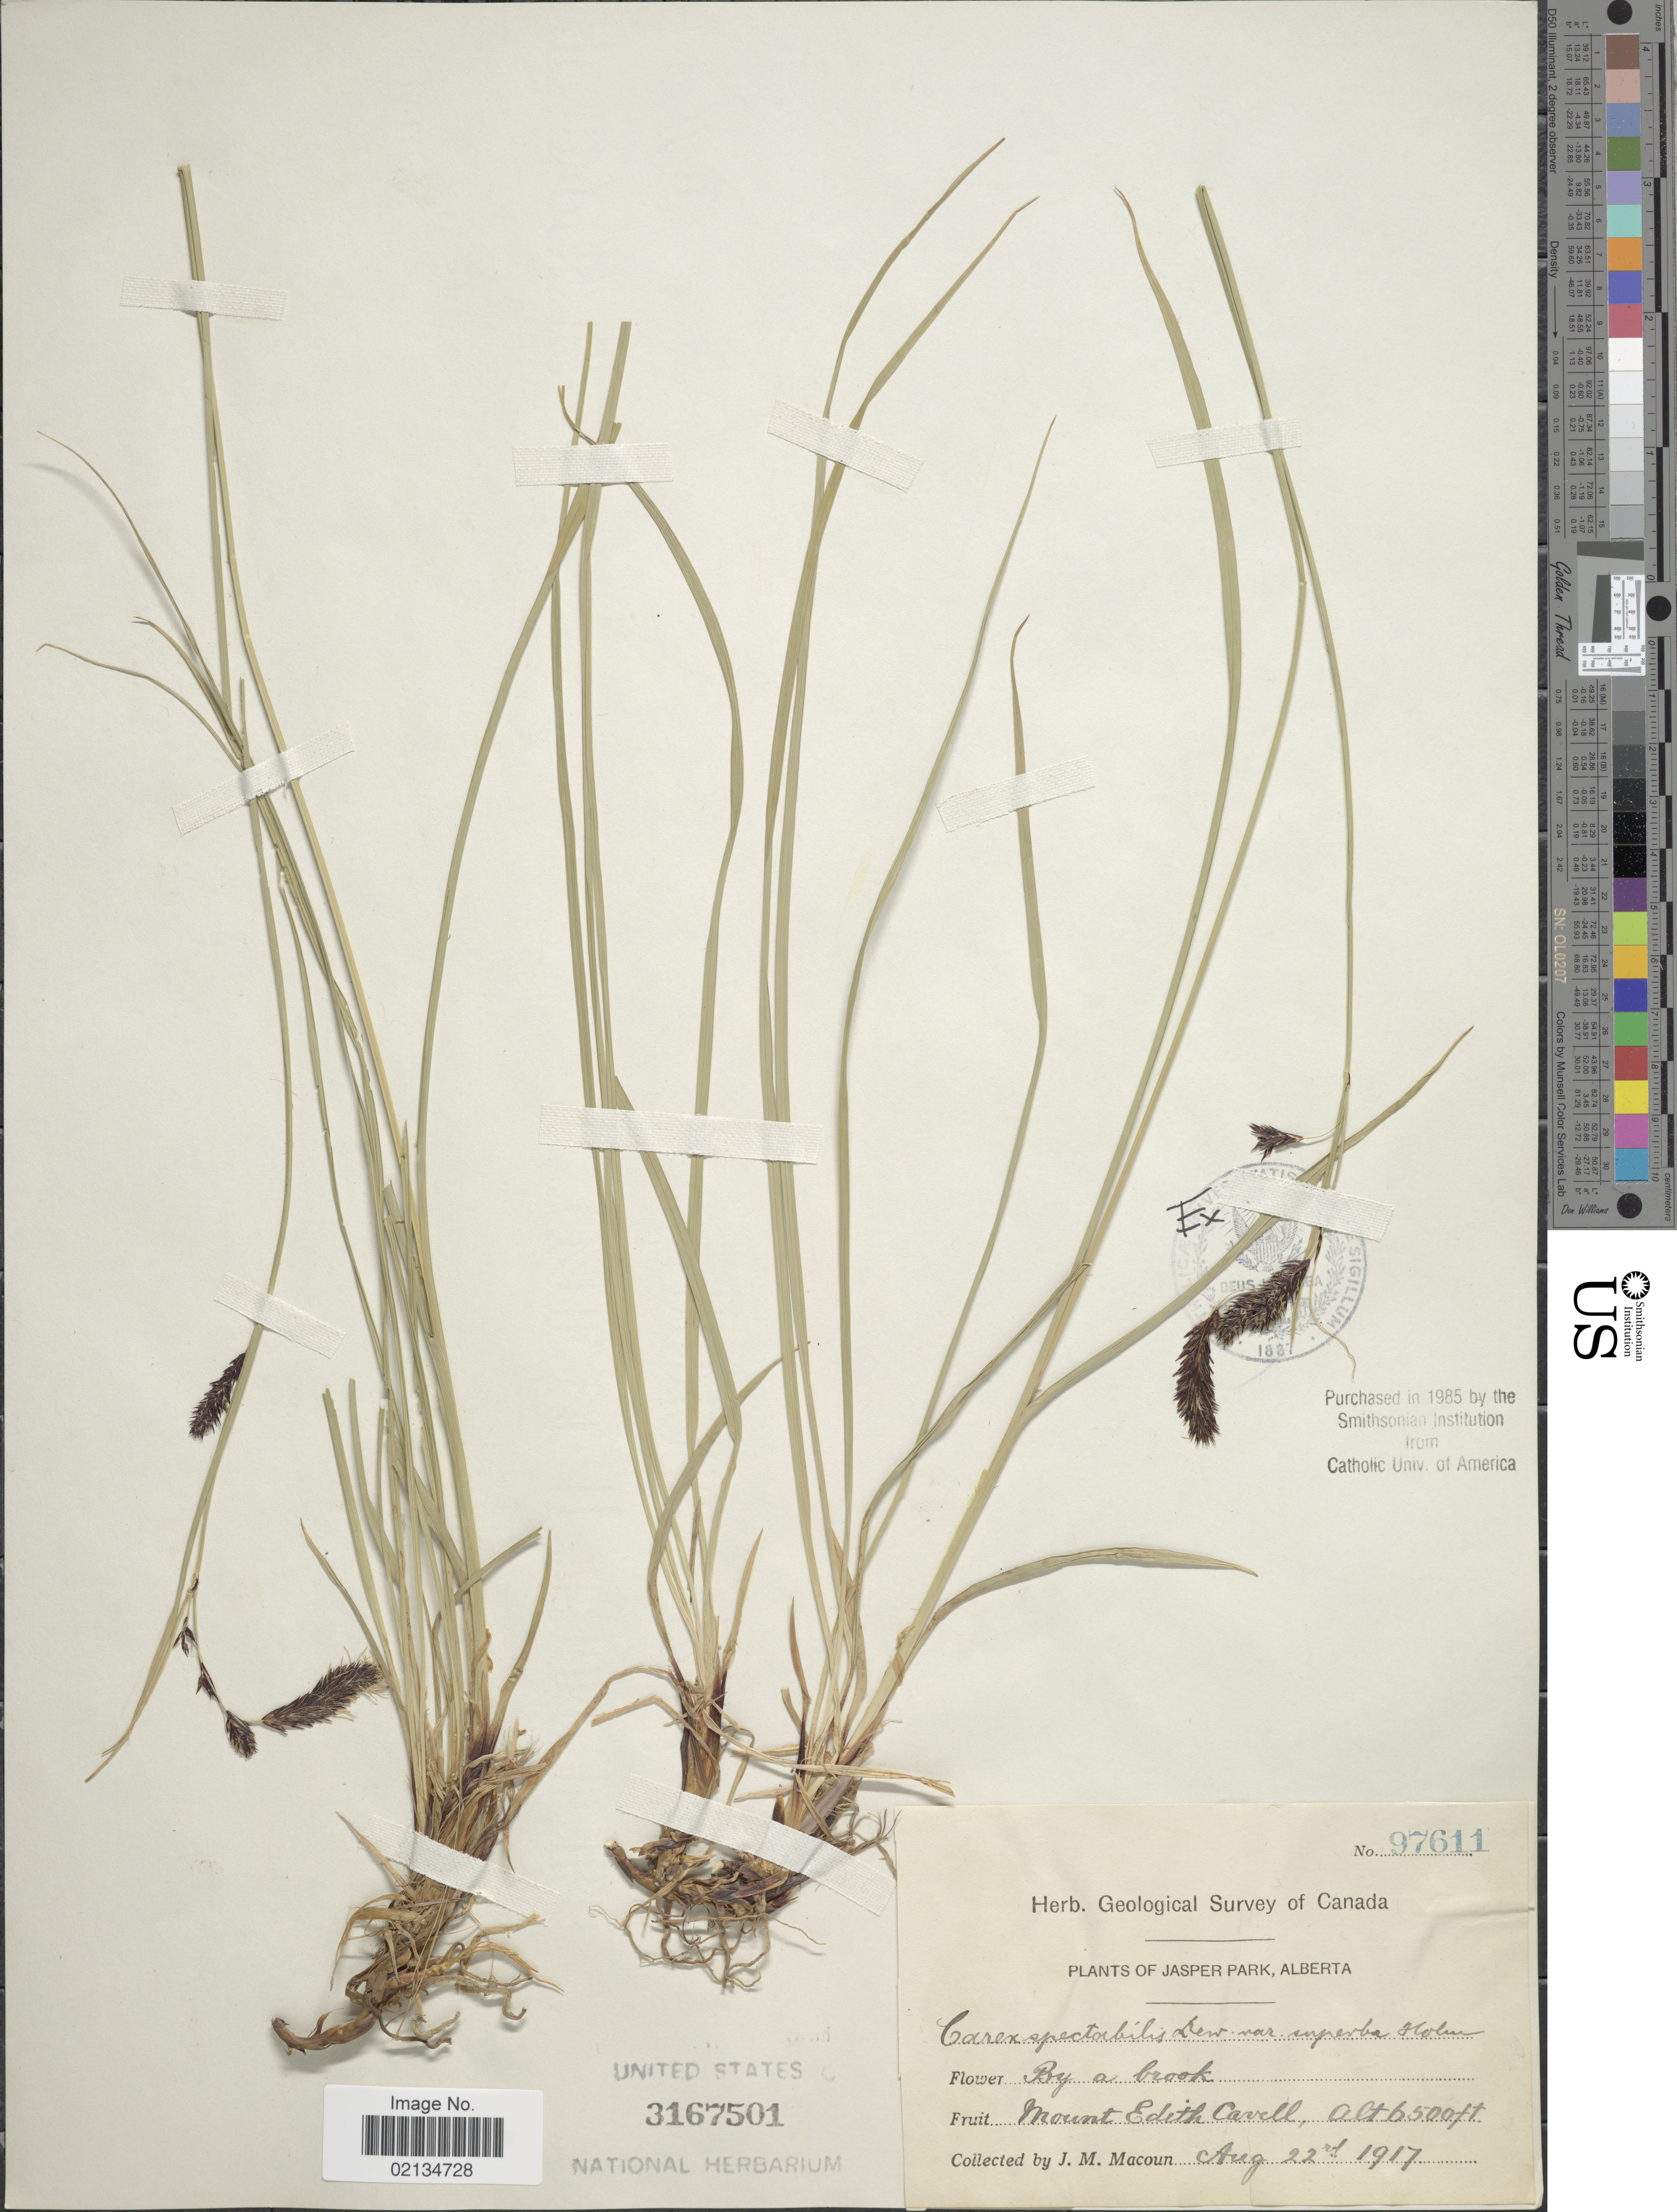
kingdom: Plantae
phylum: Tracheophyta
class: Liliopsida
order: Poales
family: Cyperaceae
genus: Carex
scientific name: Carex spectabilis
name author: Dewey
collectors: J. M. Macoun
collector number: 97611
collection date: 1917-08-22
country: Canada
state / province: Alberta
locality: Jasper Park. Mount Edith Cavell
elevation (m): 1981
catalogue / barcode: US 3167501